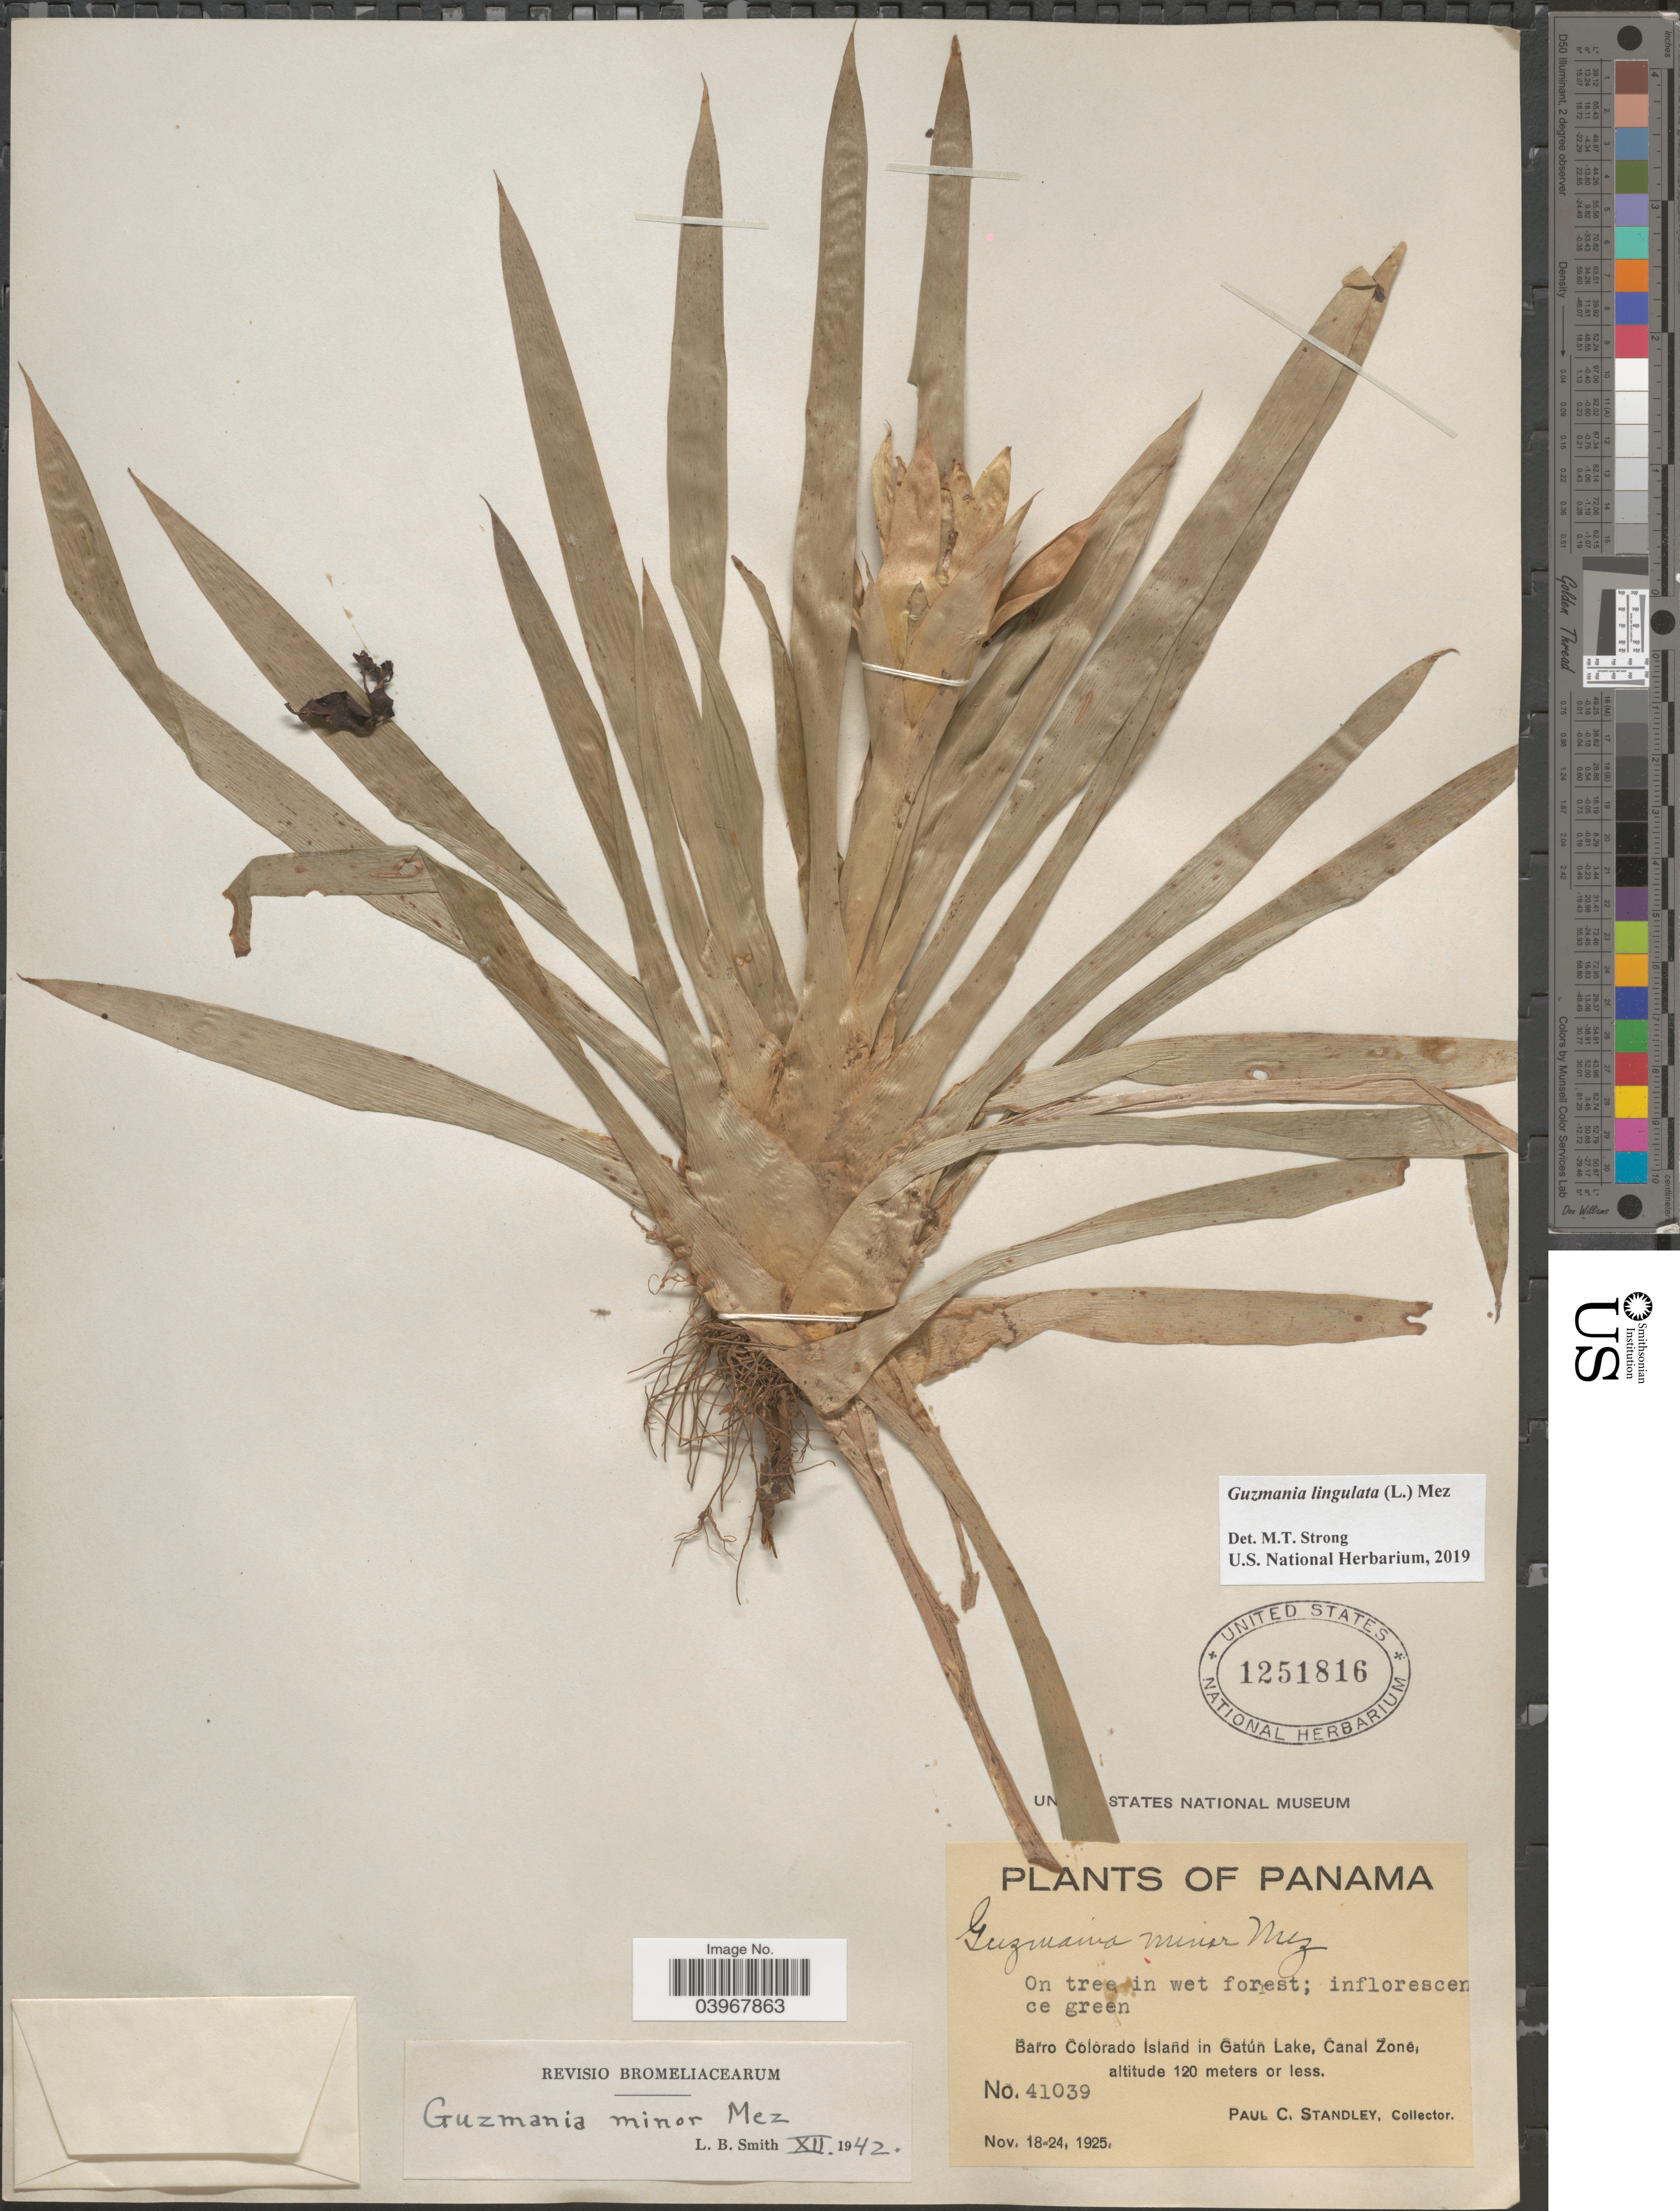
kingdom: Plantae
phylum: Tracheophyta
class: Liliopsida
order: Poales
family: Bromeliaceae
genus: Guzmania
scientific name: Guzmania lingulata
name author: (L.) Mez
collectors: P. C. Standley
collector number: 41039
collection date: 1925-11-18/1925-11-24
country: Panama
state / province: Panamá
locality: Barro Colorado Island in Gatún Lake, Canal Zone.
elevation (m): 120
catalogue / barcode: US 1251816